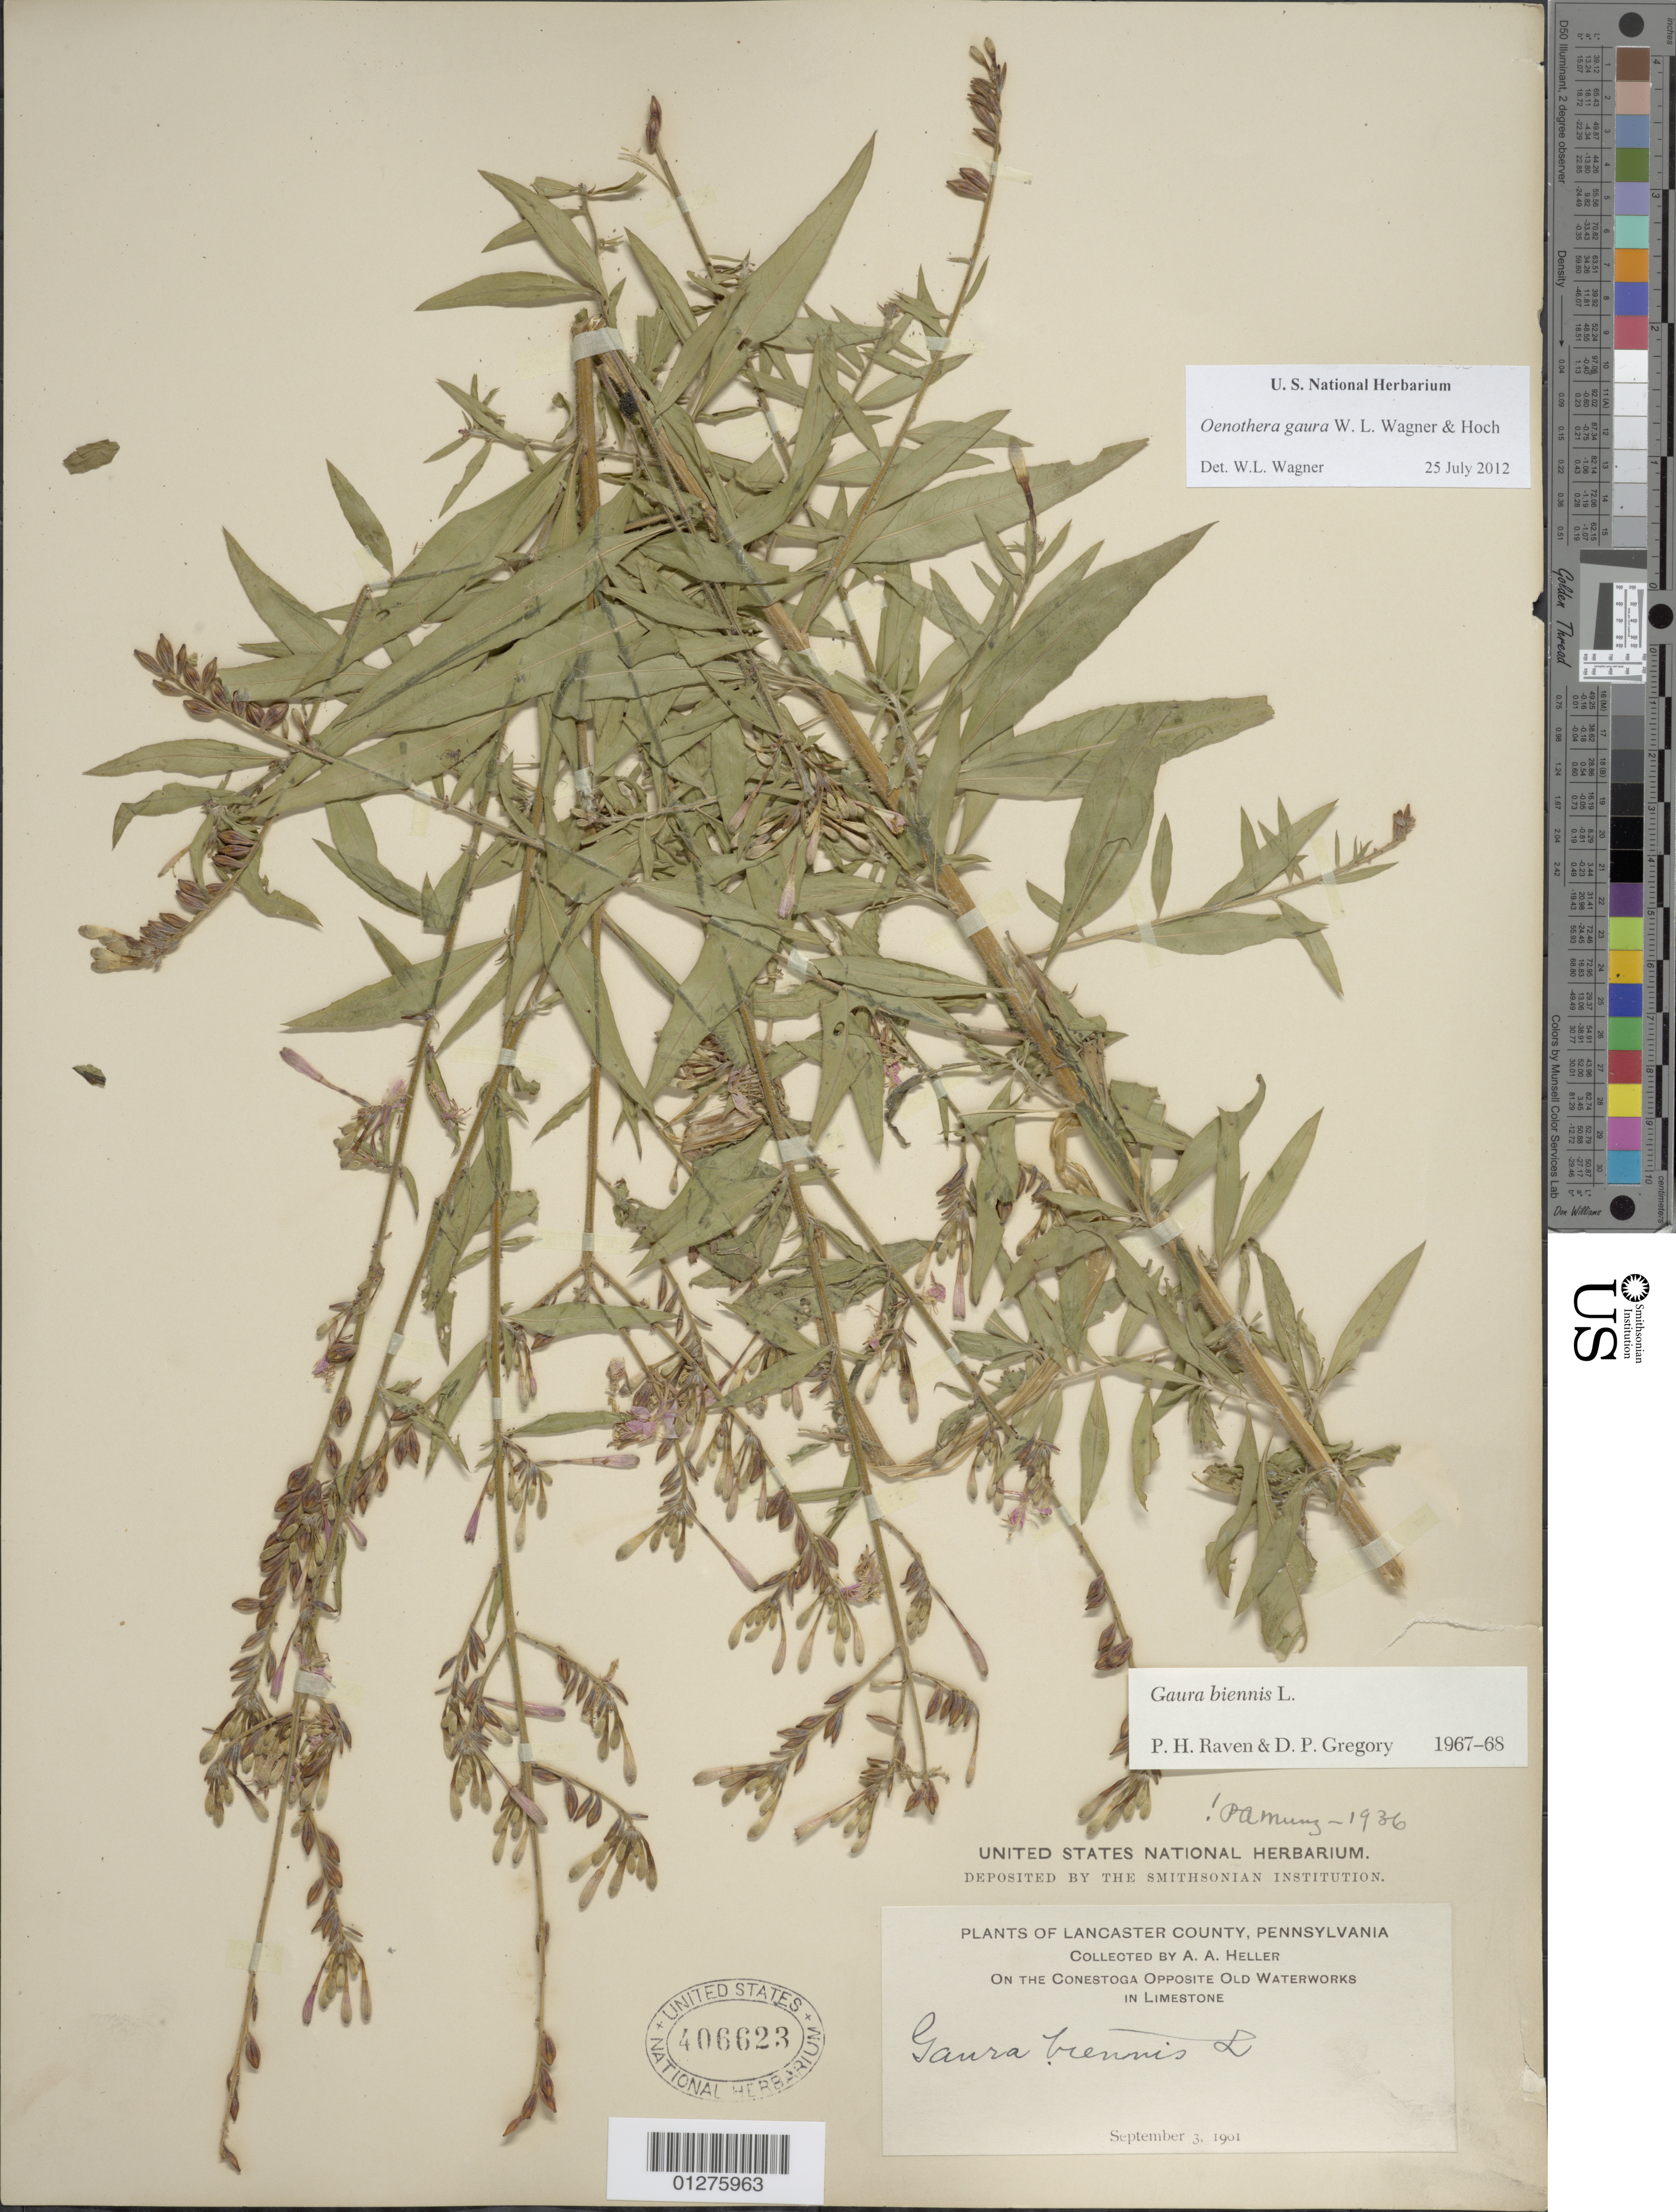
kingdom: Plantae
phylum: Tracheophyta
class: Magnoliopsida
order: Myrtales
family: Onagraceae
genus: Oenothera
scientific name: Oenothera gaura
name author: W.L. Wagner & Hoch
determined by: Wagner, W. L., (BOT), Smithsonian Institution - National Museum of Natural History (UNITED STATES)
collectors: A. A. Heller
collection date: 1901-09-03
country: United States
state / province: Pennsylvania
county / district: Lancaster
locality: On the Conestoga opposite old Waterworks in limestone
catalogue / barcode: US 406623